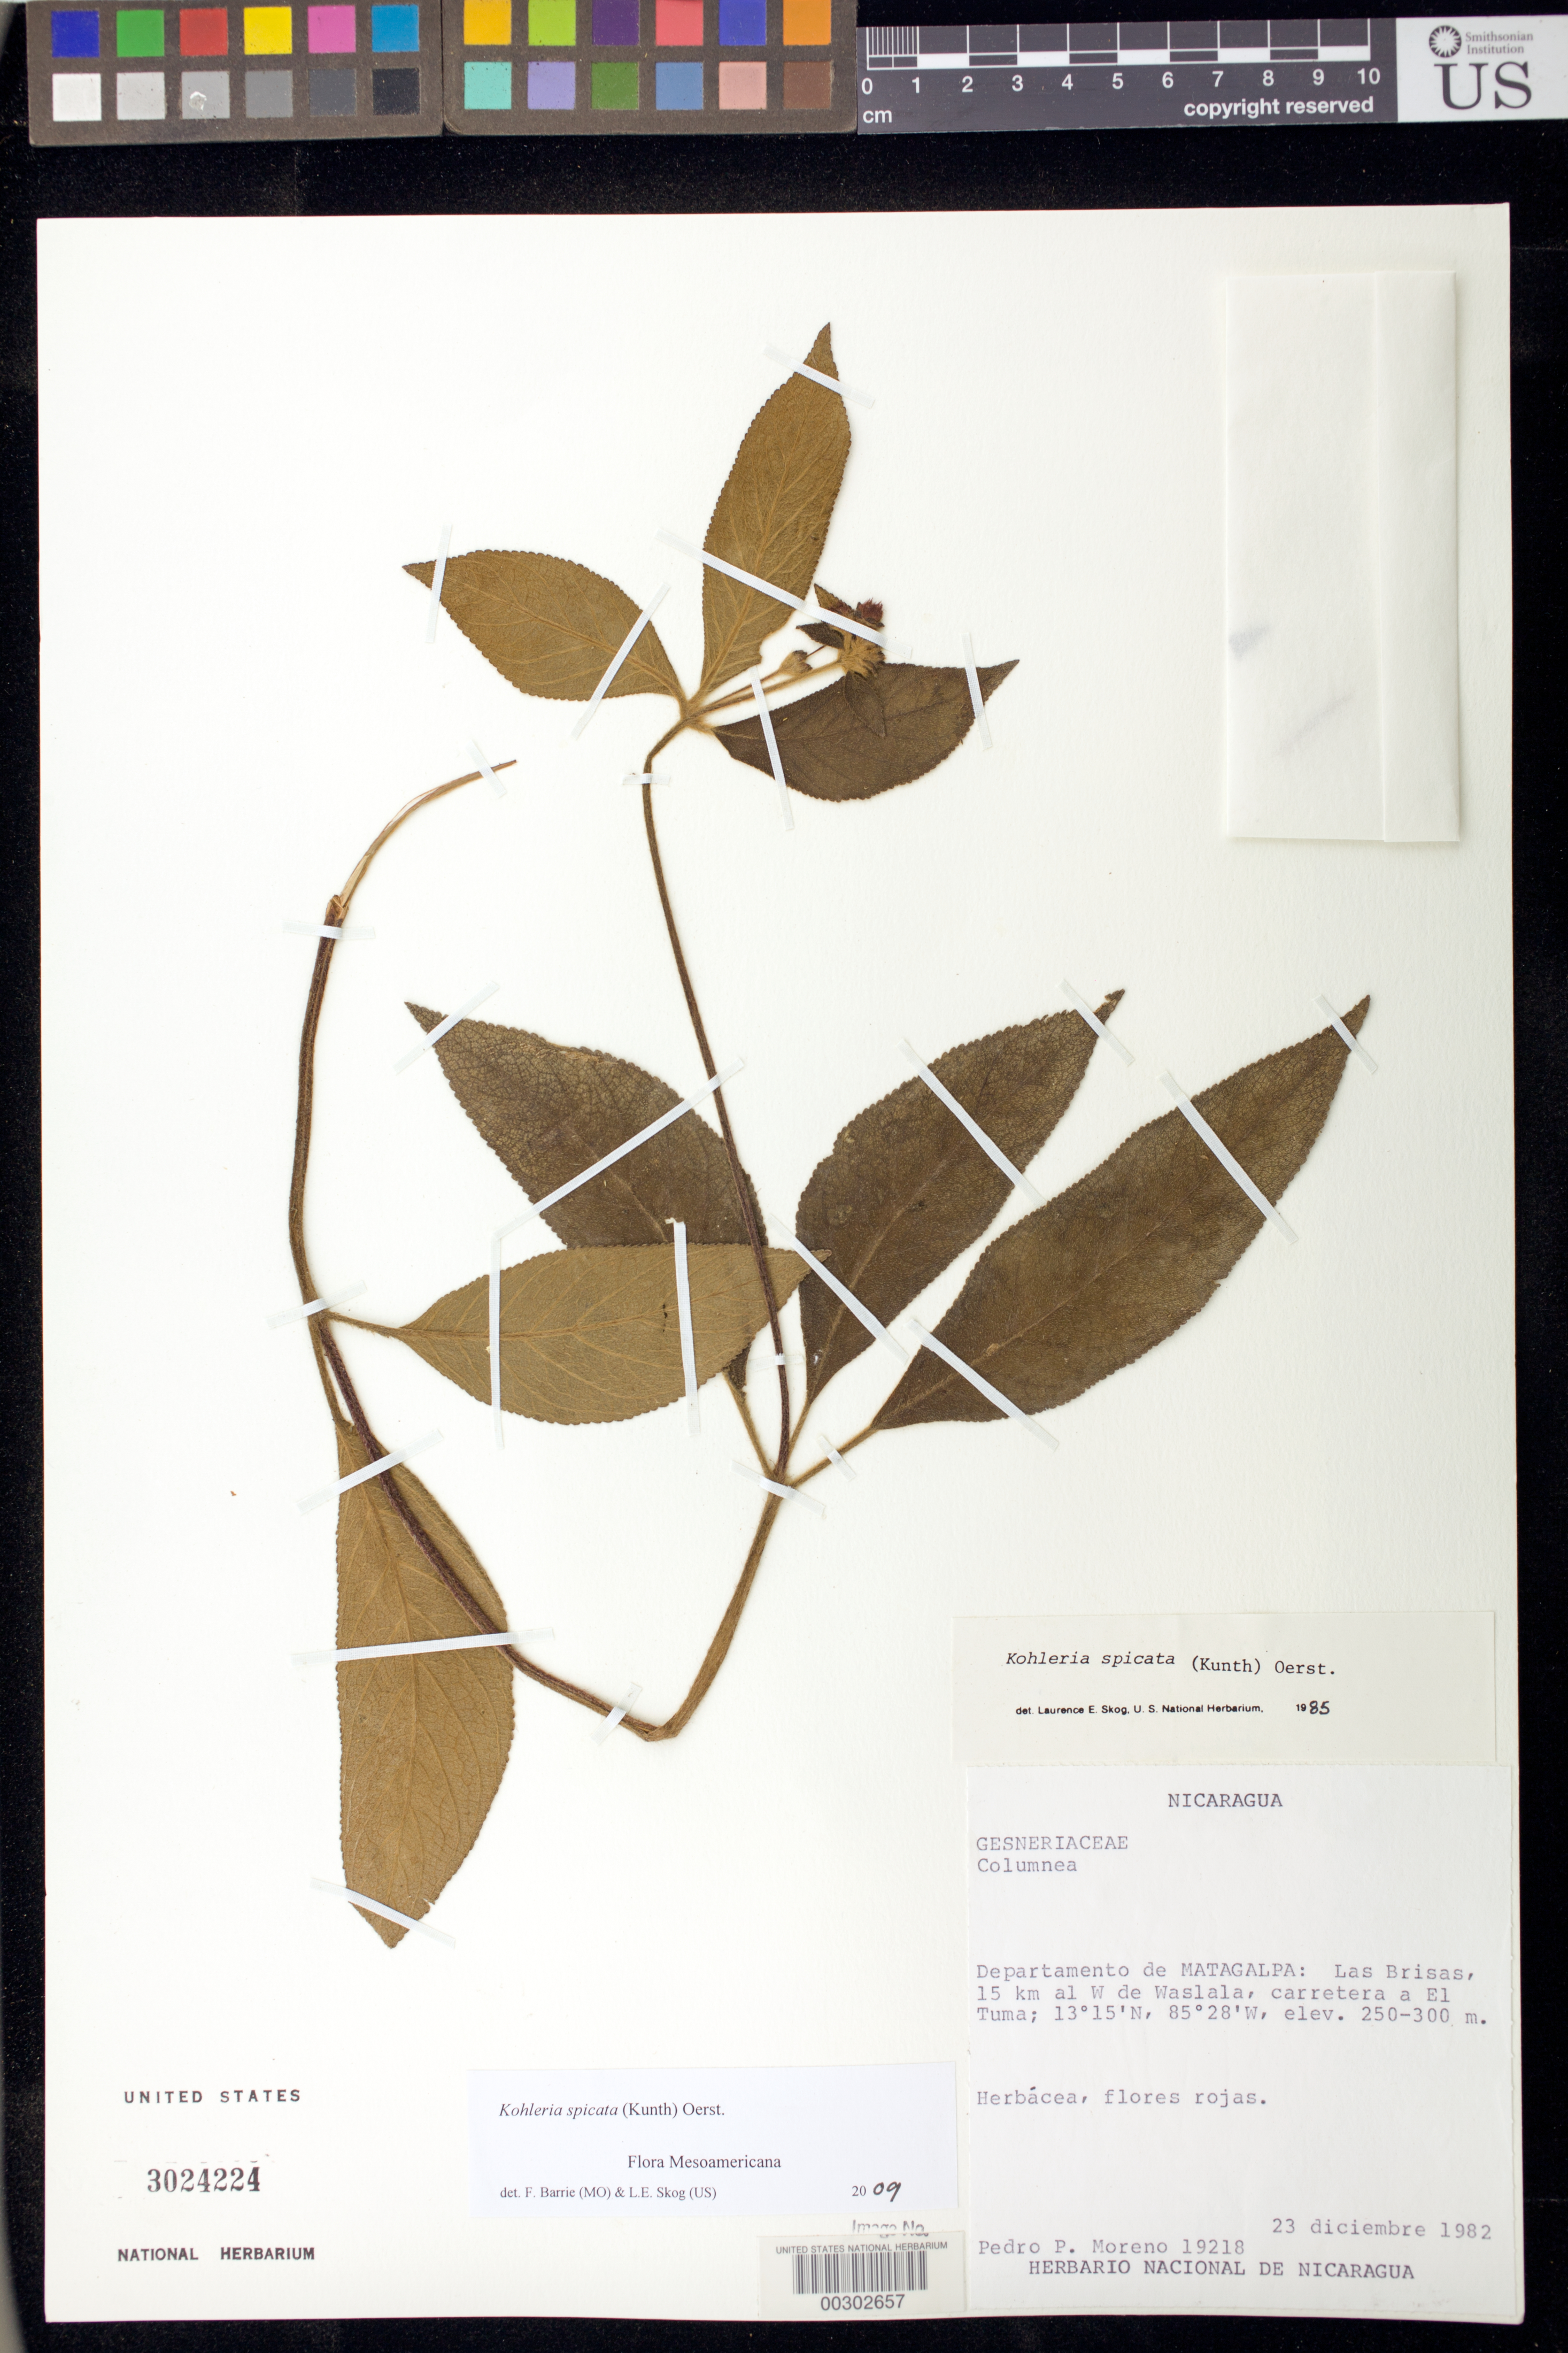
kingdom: Plantae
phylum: Tracheophyta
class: Magnoliopsida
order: Lamiales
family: Gesneriaceae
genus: Kohleria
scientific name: Kohleria spicata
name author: (Kunth) Oerst.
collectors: P. Moreno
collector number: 19218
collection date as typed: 23 Dec 1982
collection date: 1982-12-23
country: Nicaragua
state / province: Matagalpa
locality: Las Brisas, 15 km W of Waslala, highway to El Tuma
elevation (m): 250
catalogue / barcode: US 3024224